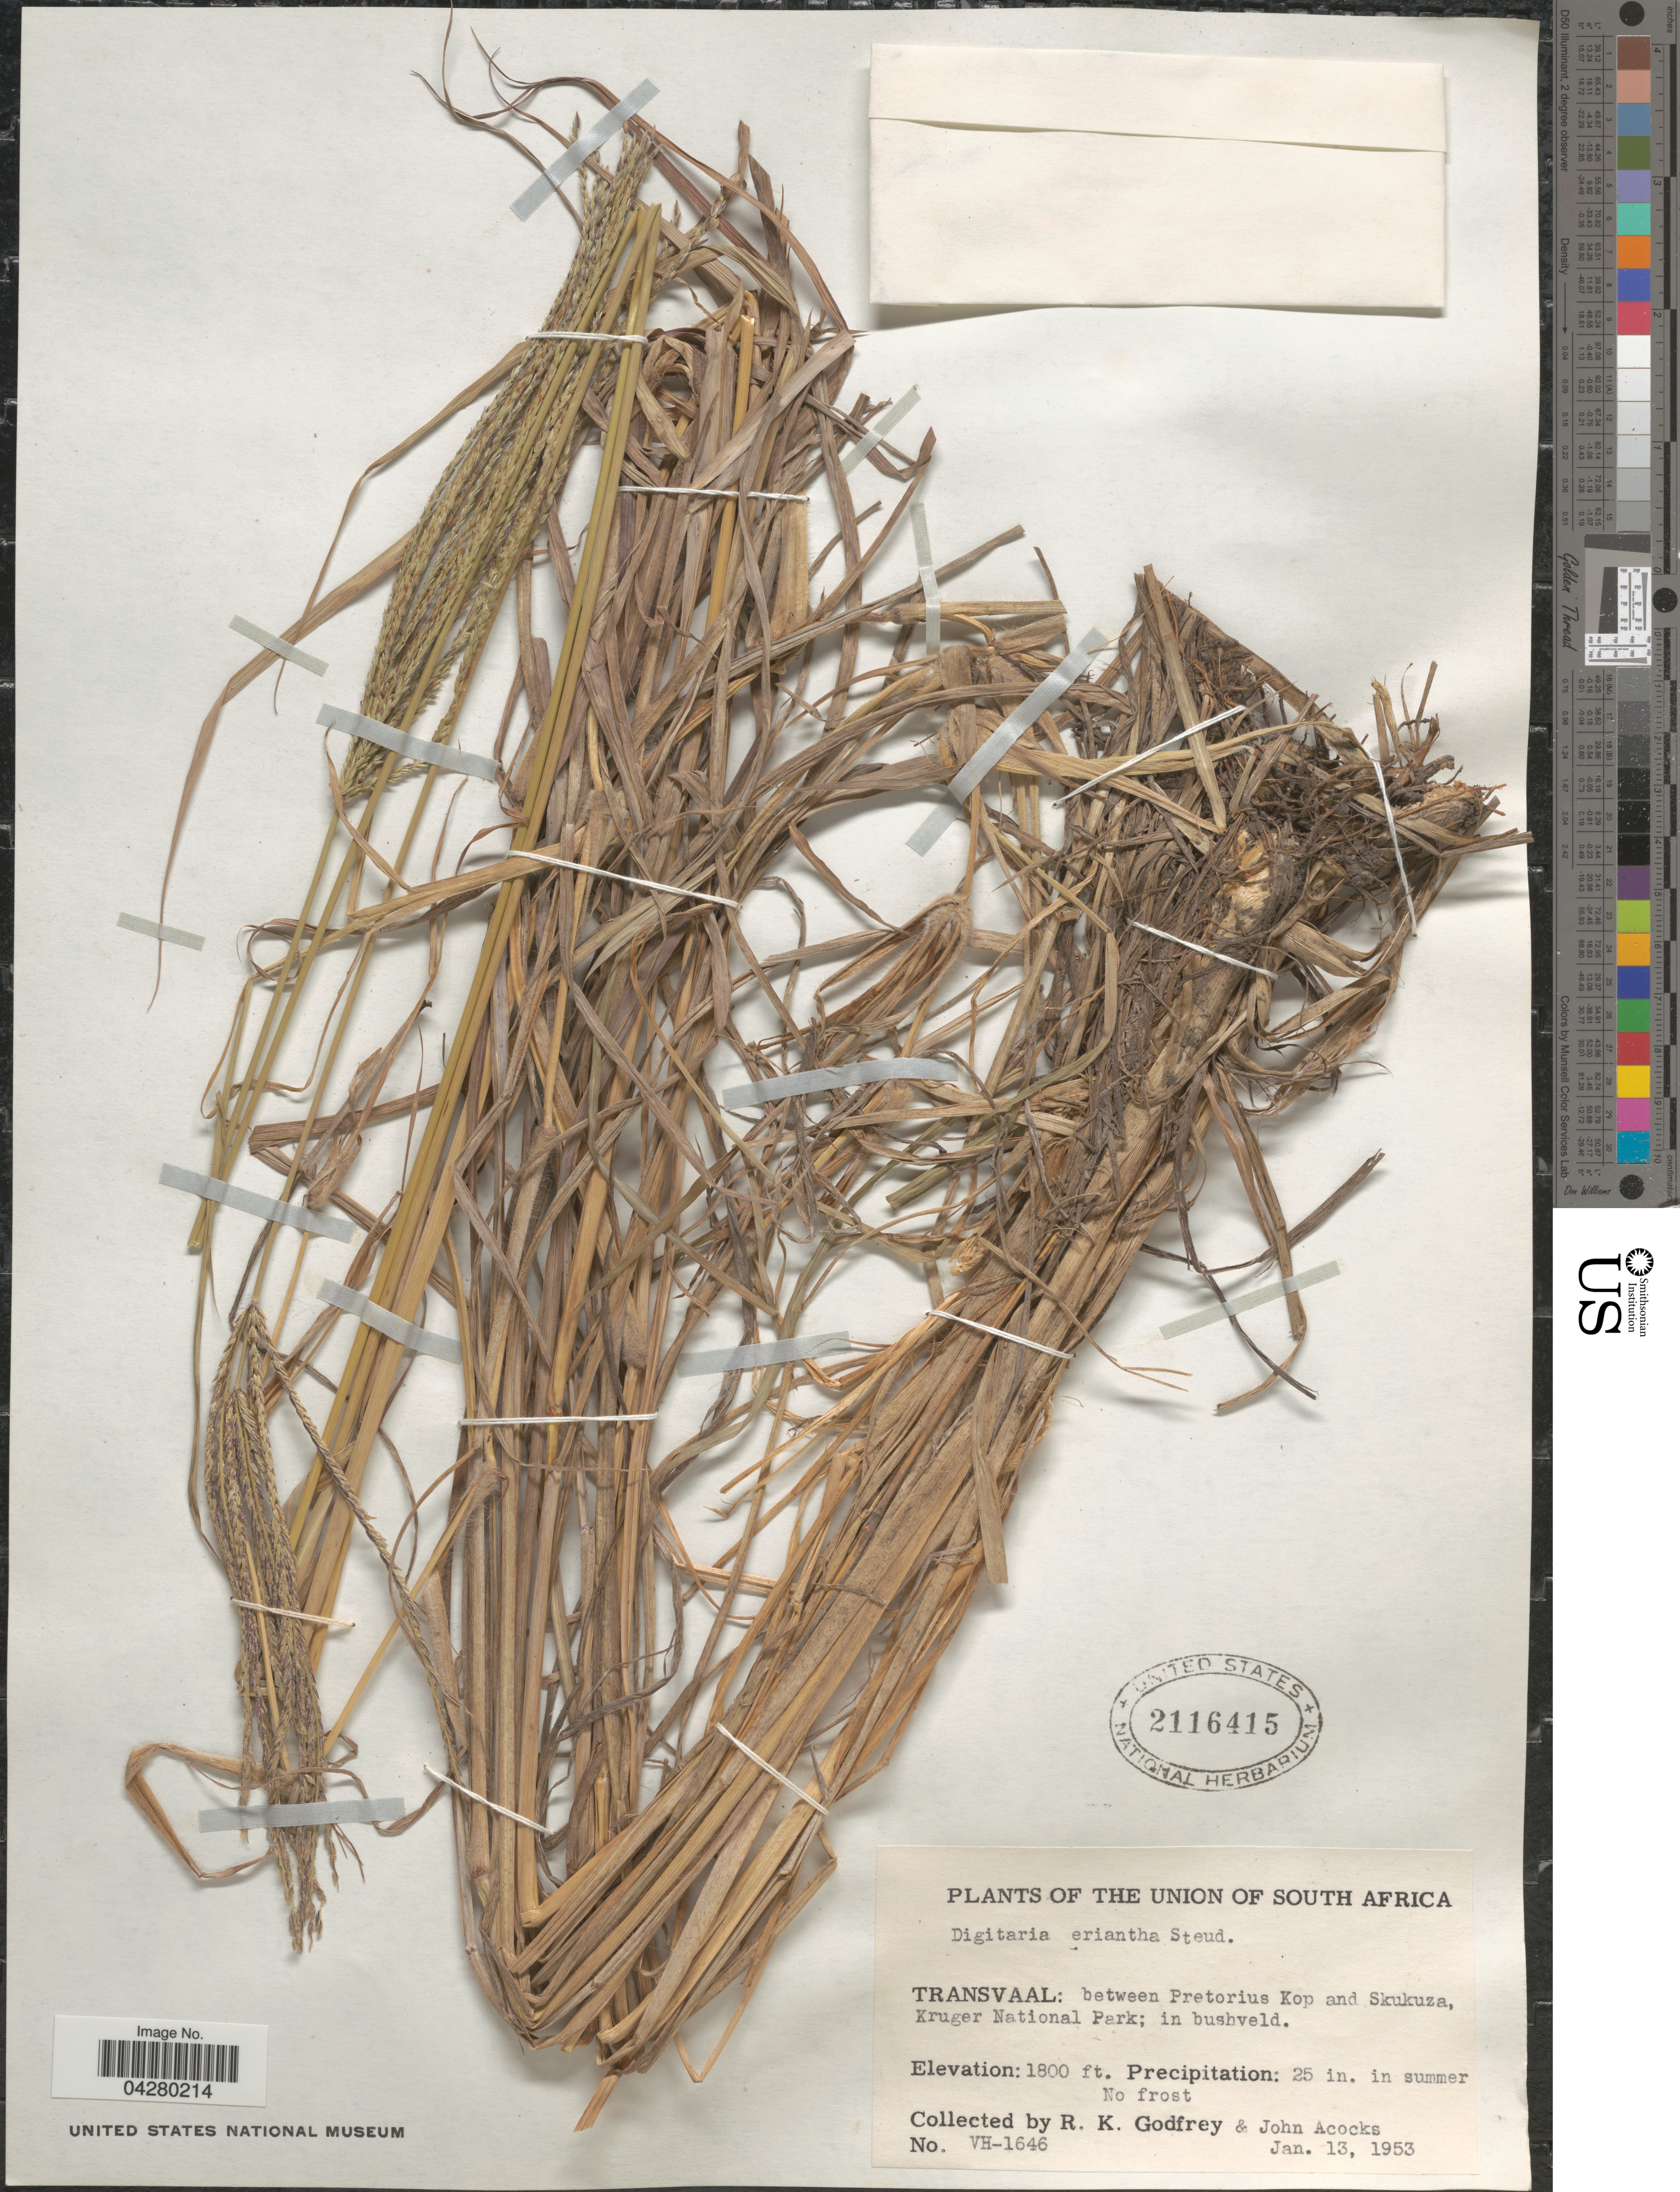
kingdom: Plantae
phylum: Tracheophyta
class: Liliopsida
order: Poales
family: Poaceae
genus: Digitaria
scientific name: Digitaria eriantha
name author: Steud.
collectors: R. K. Godfrey & J. P. Acocks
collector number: VH-1646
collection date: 1953-01-13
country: South Africa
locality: Union of South Africa. Transvaal: between Pretorius Kop and Skukuza, Kruger National Park; in bushveld.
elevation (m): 549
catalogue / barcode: US 2116415